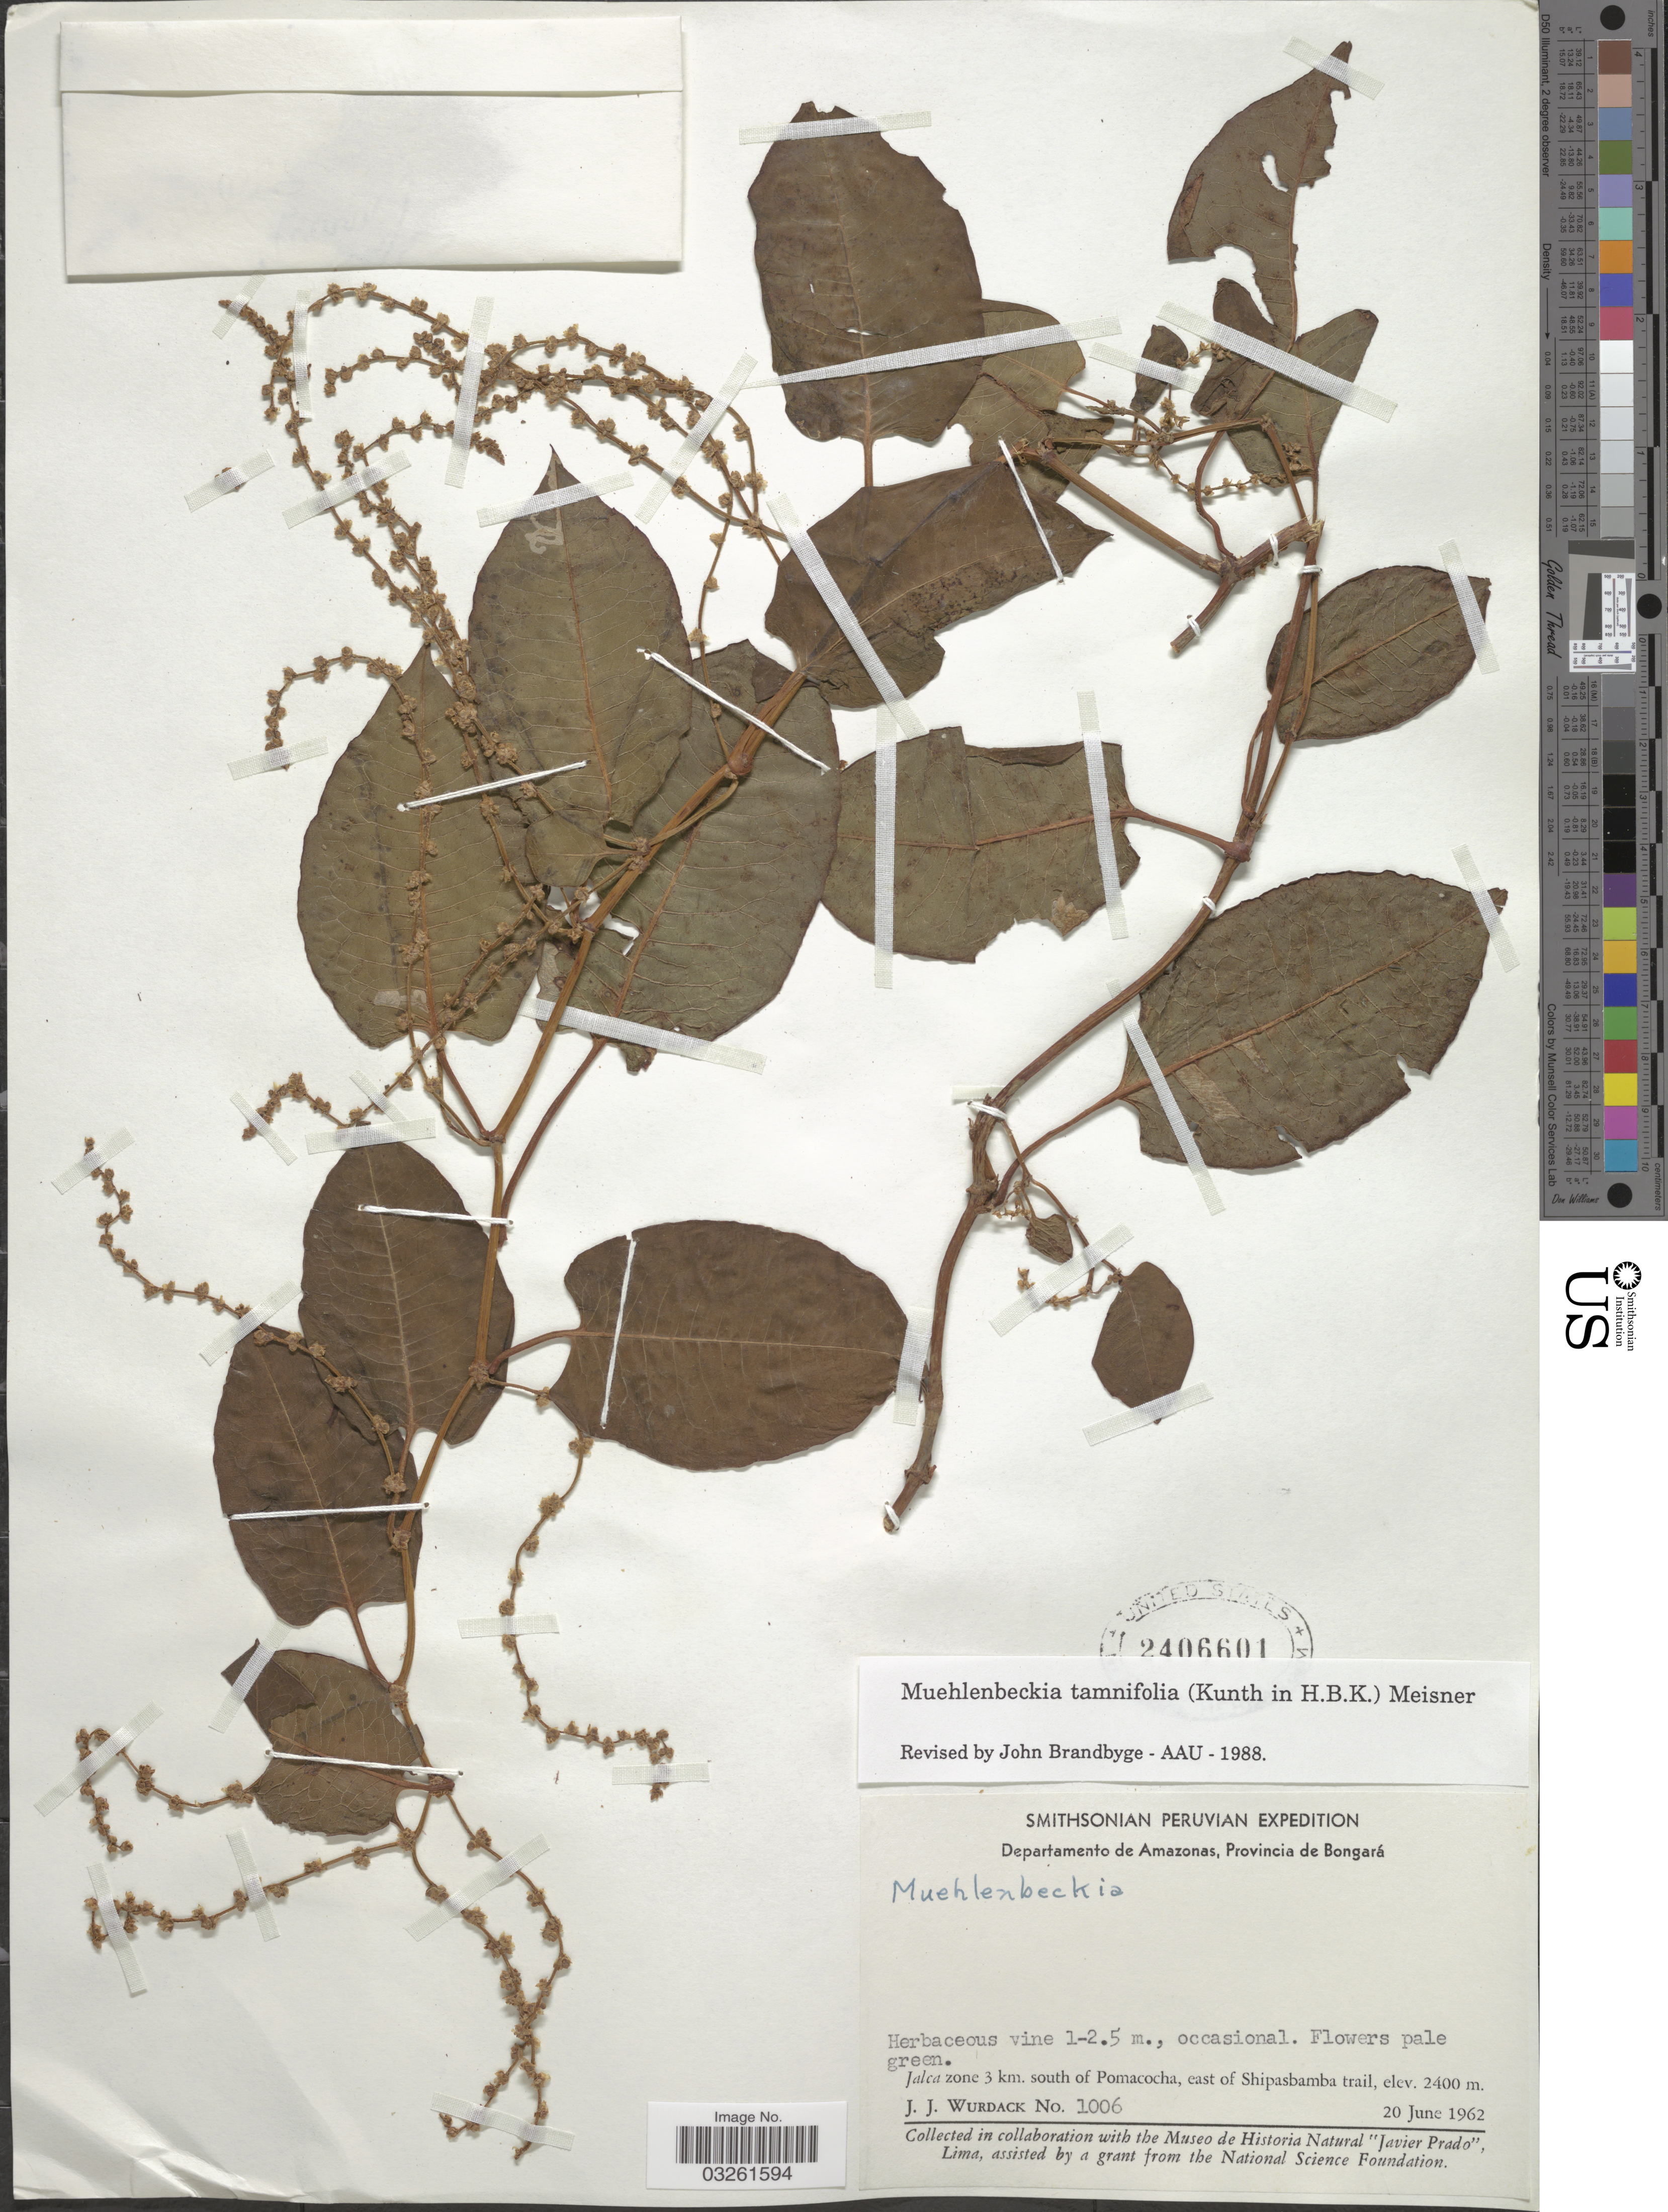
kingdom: Plantae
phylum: Tracheophyta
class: Magnoliopsida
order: Caryophyllales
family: Polygonaceae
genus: Muehlenbeckia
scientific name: Muehlenbeckia tamnifolia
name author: (Kunth) Meisn.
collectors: J. J. Wurdack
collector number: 1006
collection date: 1962-06-20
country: Peru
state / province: Amazonas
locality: Departamento de Amazonas, Provincia de Bongará. Jalca zone 3 km. south of Pomacocha, east of Shipasbamba trail.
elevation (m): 2400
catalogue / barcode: US 2406601